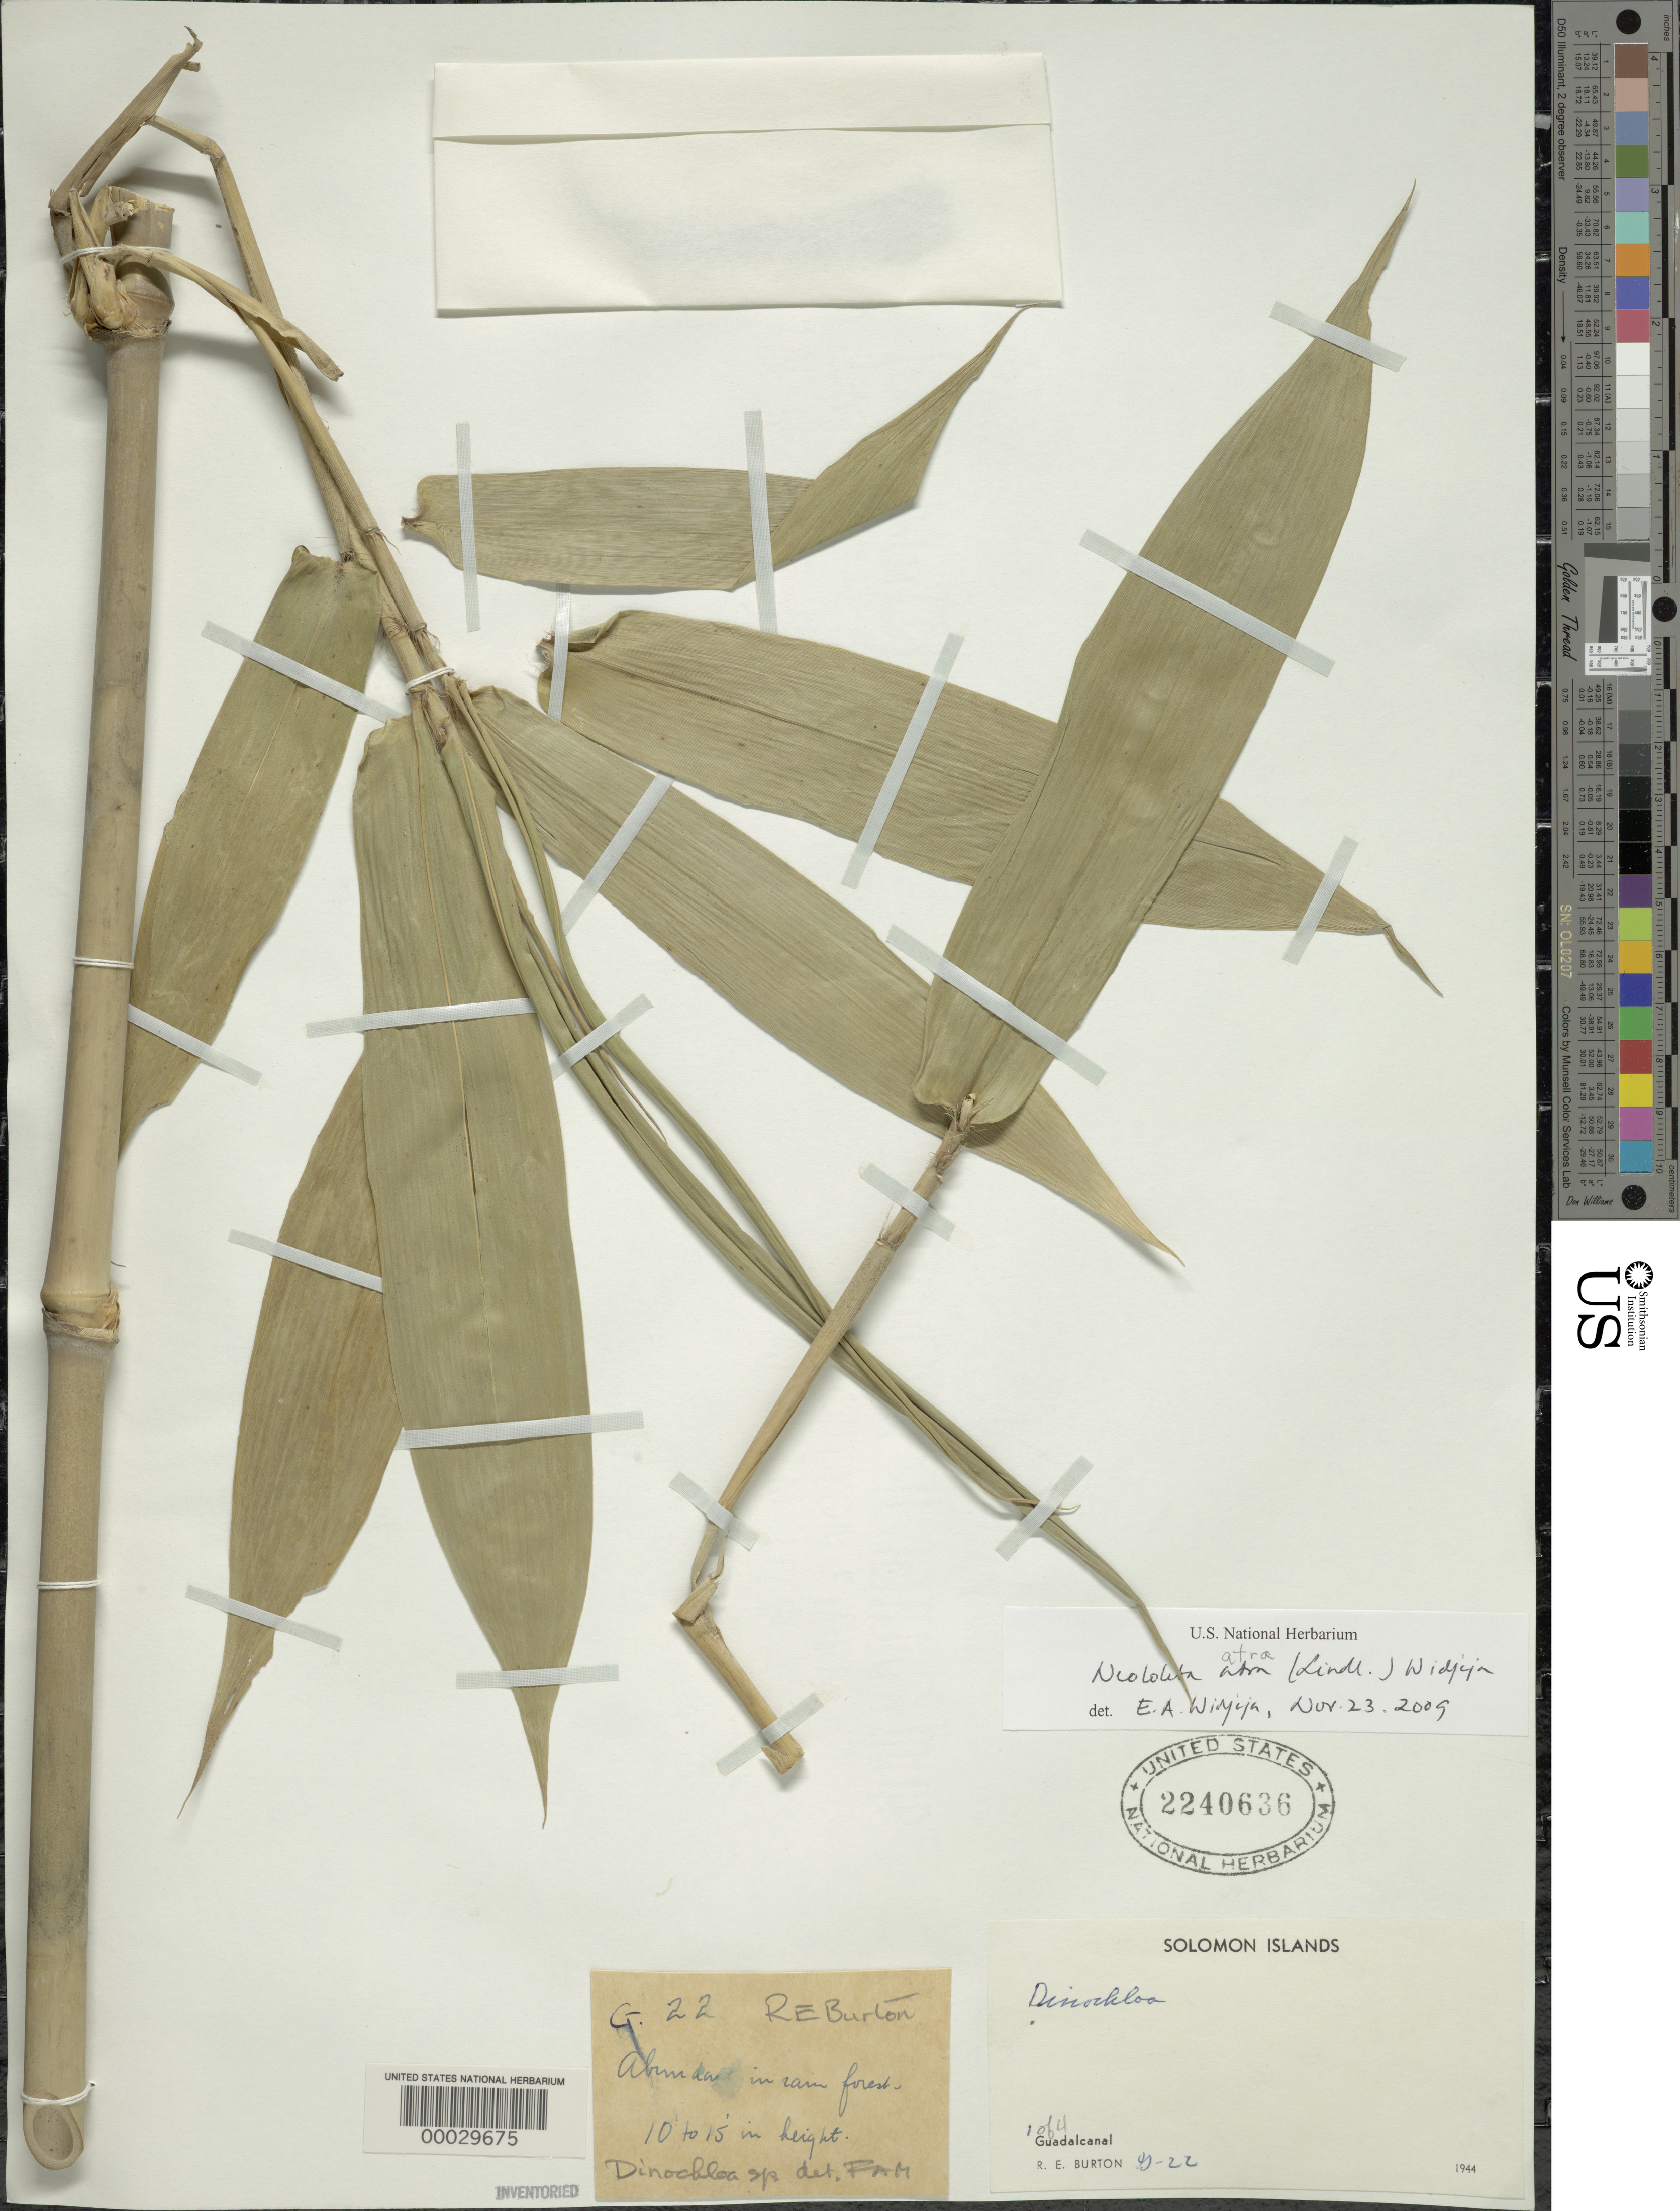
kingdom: Plantae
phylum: Tracheophyta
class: Liliopsida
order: Poales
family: Poaceae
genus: Neololeba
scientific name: Neololeba atra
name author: (Lindl.) Widjaja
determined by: Widjaja, E. A.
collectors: R. Burton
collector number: G-22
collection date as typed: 1944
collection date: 1944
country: Solomon Islands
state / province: Guadalcanal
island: Guadalcanal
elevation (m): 1100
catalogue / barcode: US 2240636